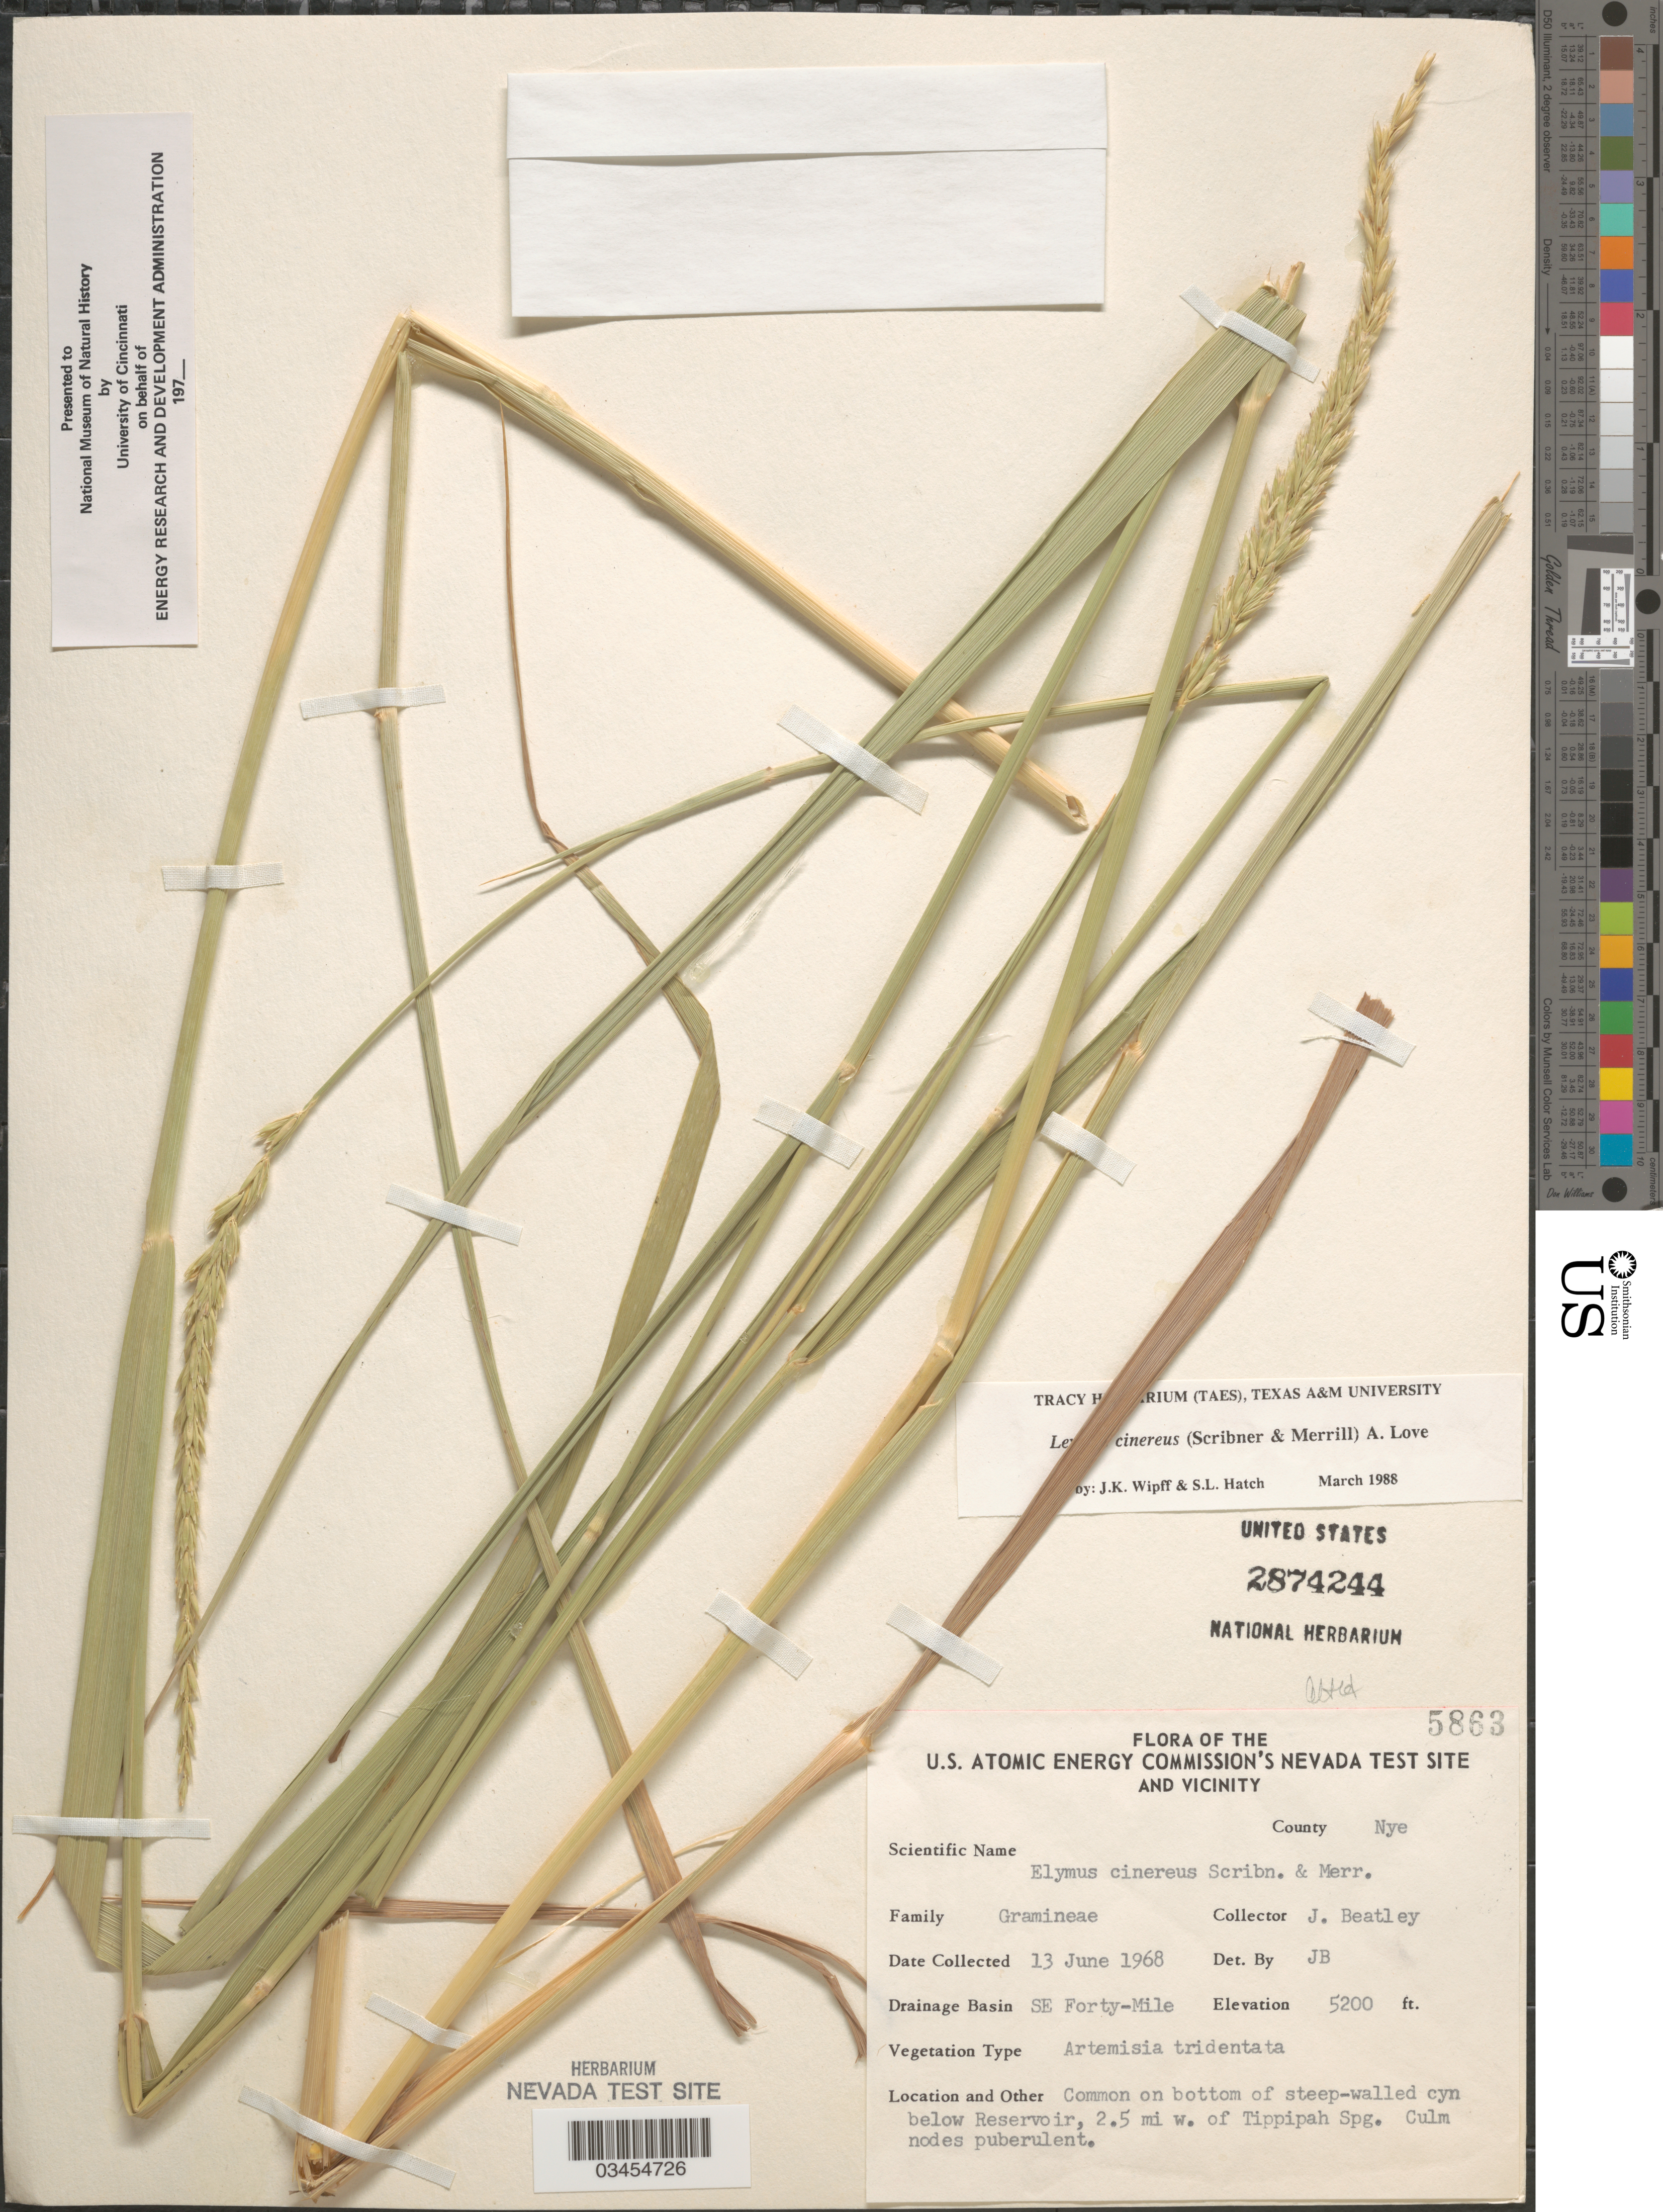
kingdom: Plantae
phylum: Tracheophyta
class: Liliopsida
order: Poales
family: Poaceae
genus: Leymus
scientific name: Leymus cinereus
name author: (Scribn. & Merr.) Á. Löve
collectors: J. C. Beatley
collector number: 5863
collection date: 1968-06-13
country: United States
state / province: Nevada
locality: U.S. Atomic Energy Commission's Nevada Test Site And Vicinity. County Nye. Drainage Basin SE Forty-Mile. On bottom of steep-walles cyn below Reservoir, 2.5 mi w. of Tippipah Spg.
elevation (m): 1585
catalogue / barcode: US 2874244